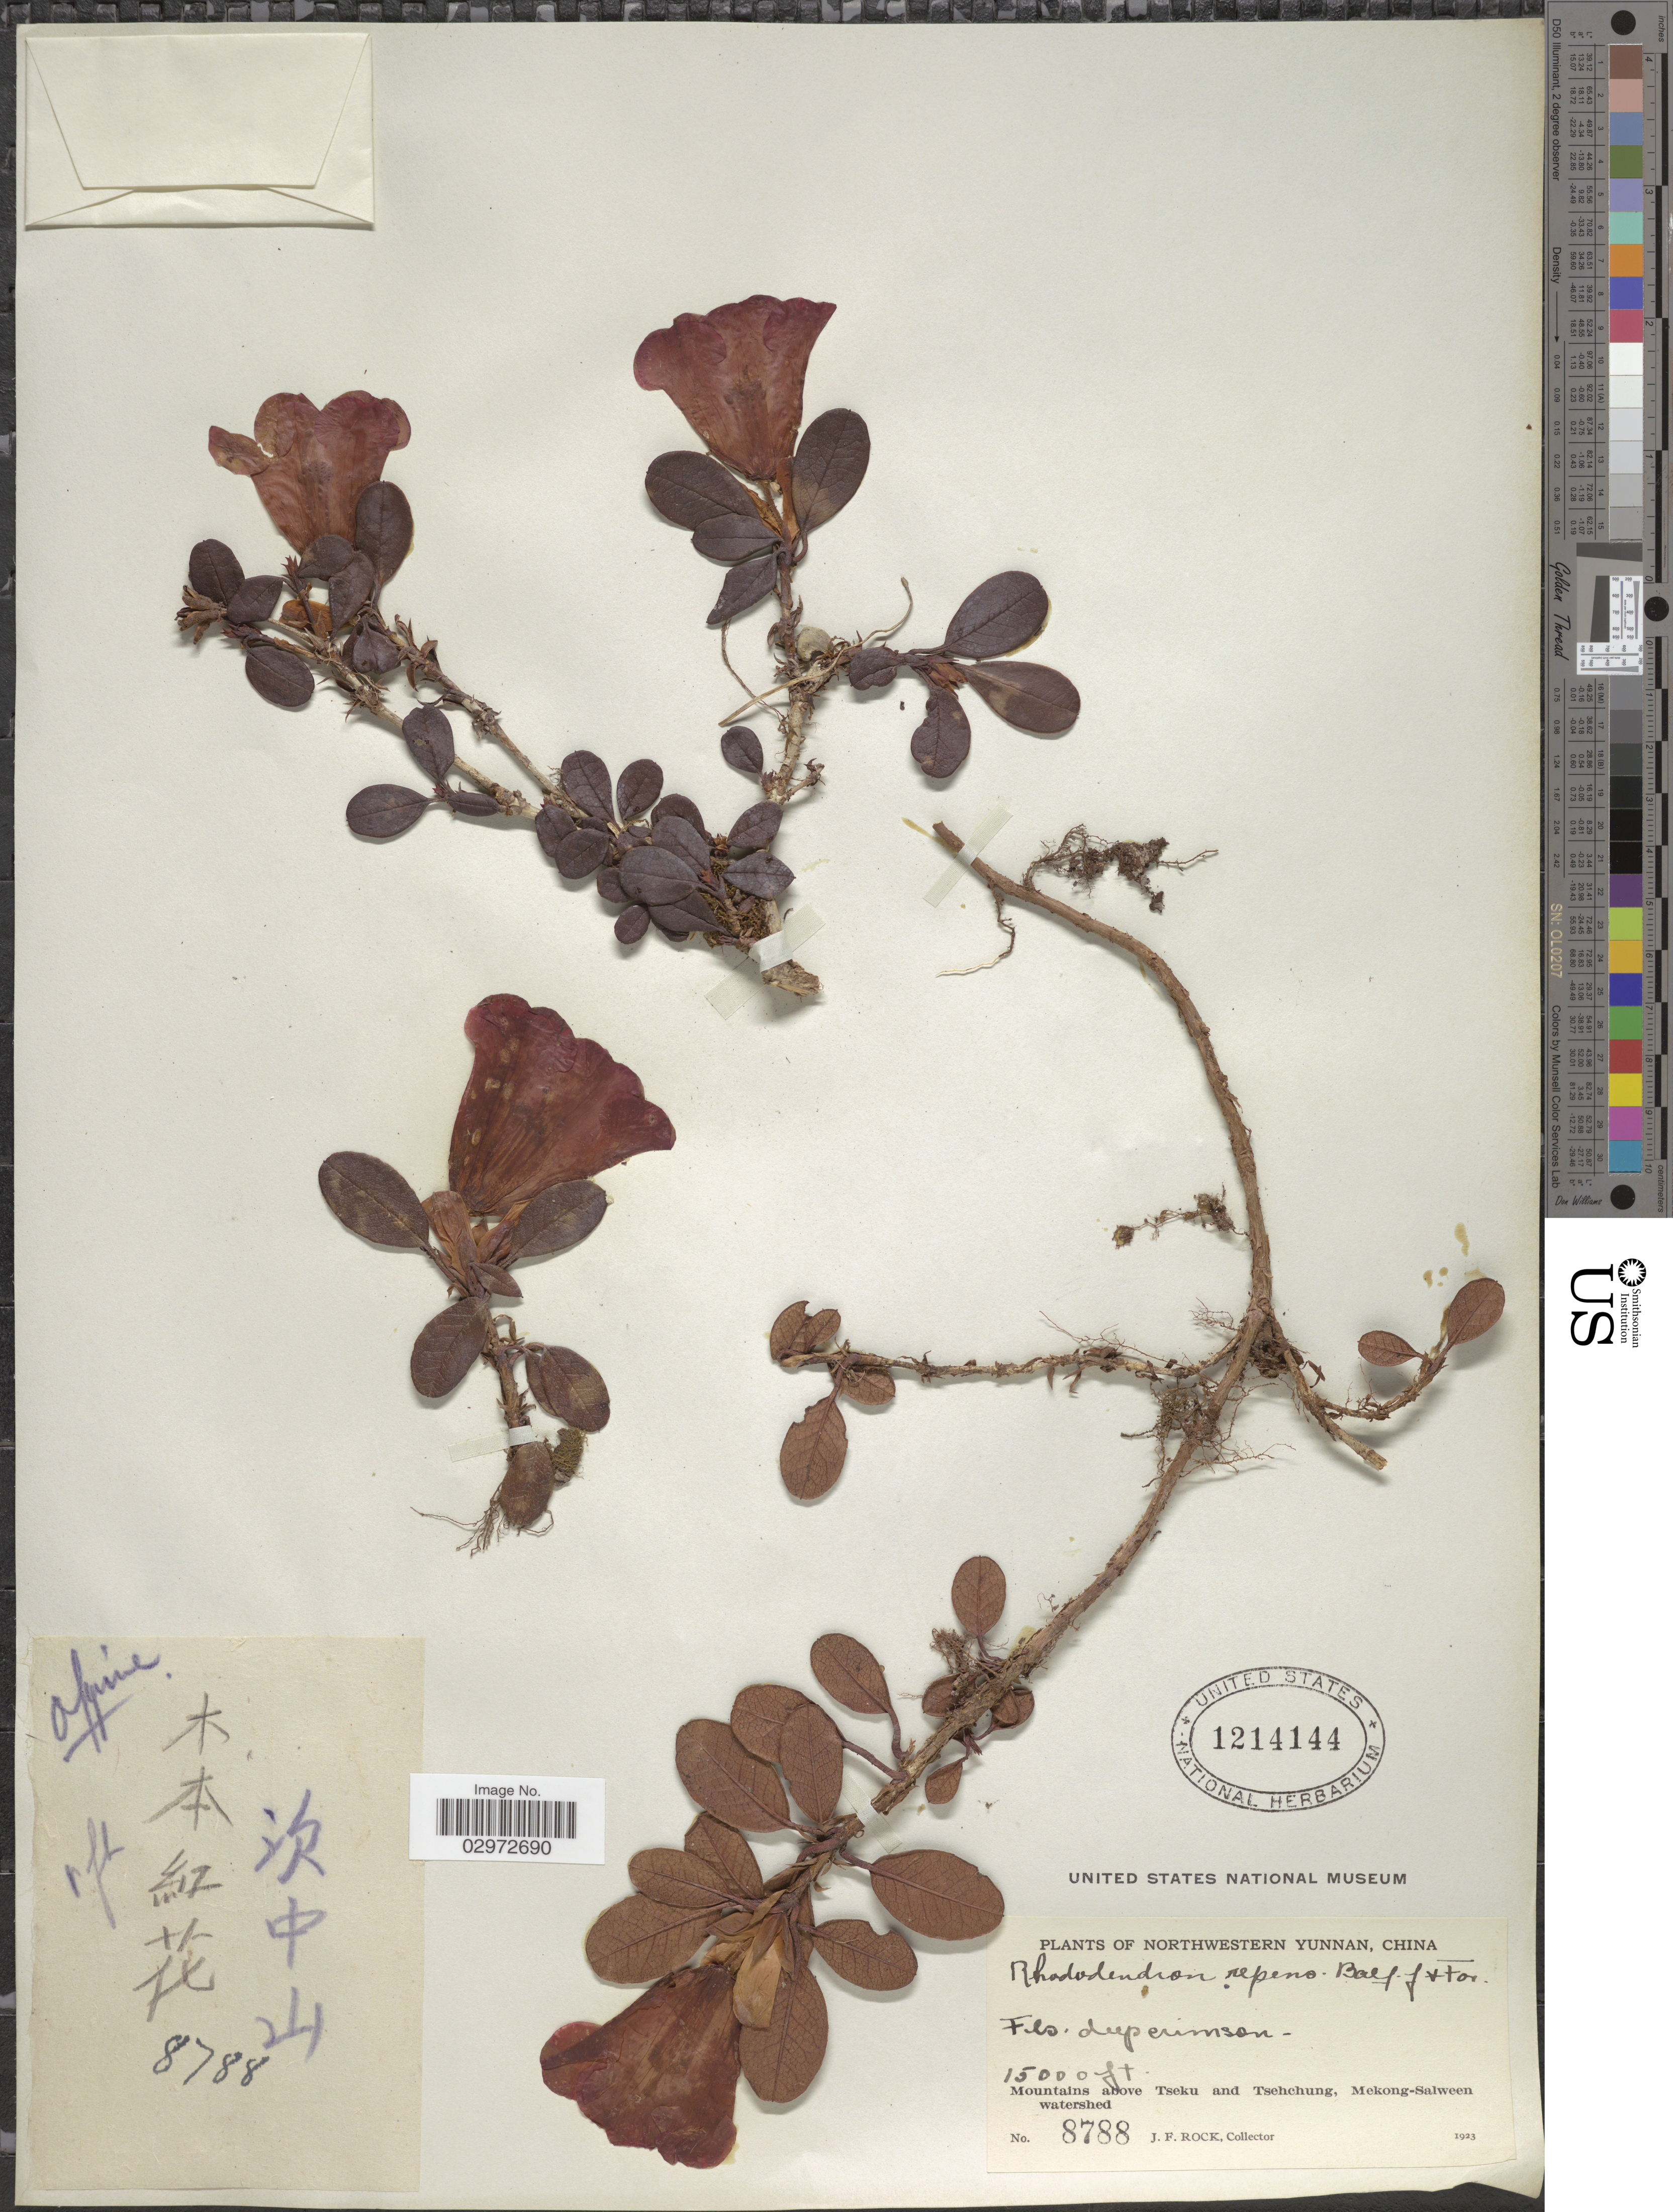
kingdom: Plantae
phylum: Tracheophyta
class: Magnoliopsida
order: Ericales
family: Ericaceae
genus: Rhododendron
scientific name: Rhododendron repens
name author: Balf. f. & Forrest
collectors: J. Rock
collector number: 8788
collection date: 1923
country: China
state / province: Yunnan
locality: Northwestern Yunnan. Mountains above Tseku and Tsehchung, Mekong-Salween watershed.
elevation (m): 4572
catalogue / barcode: US 1214144